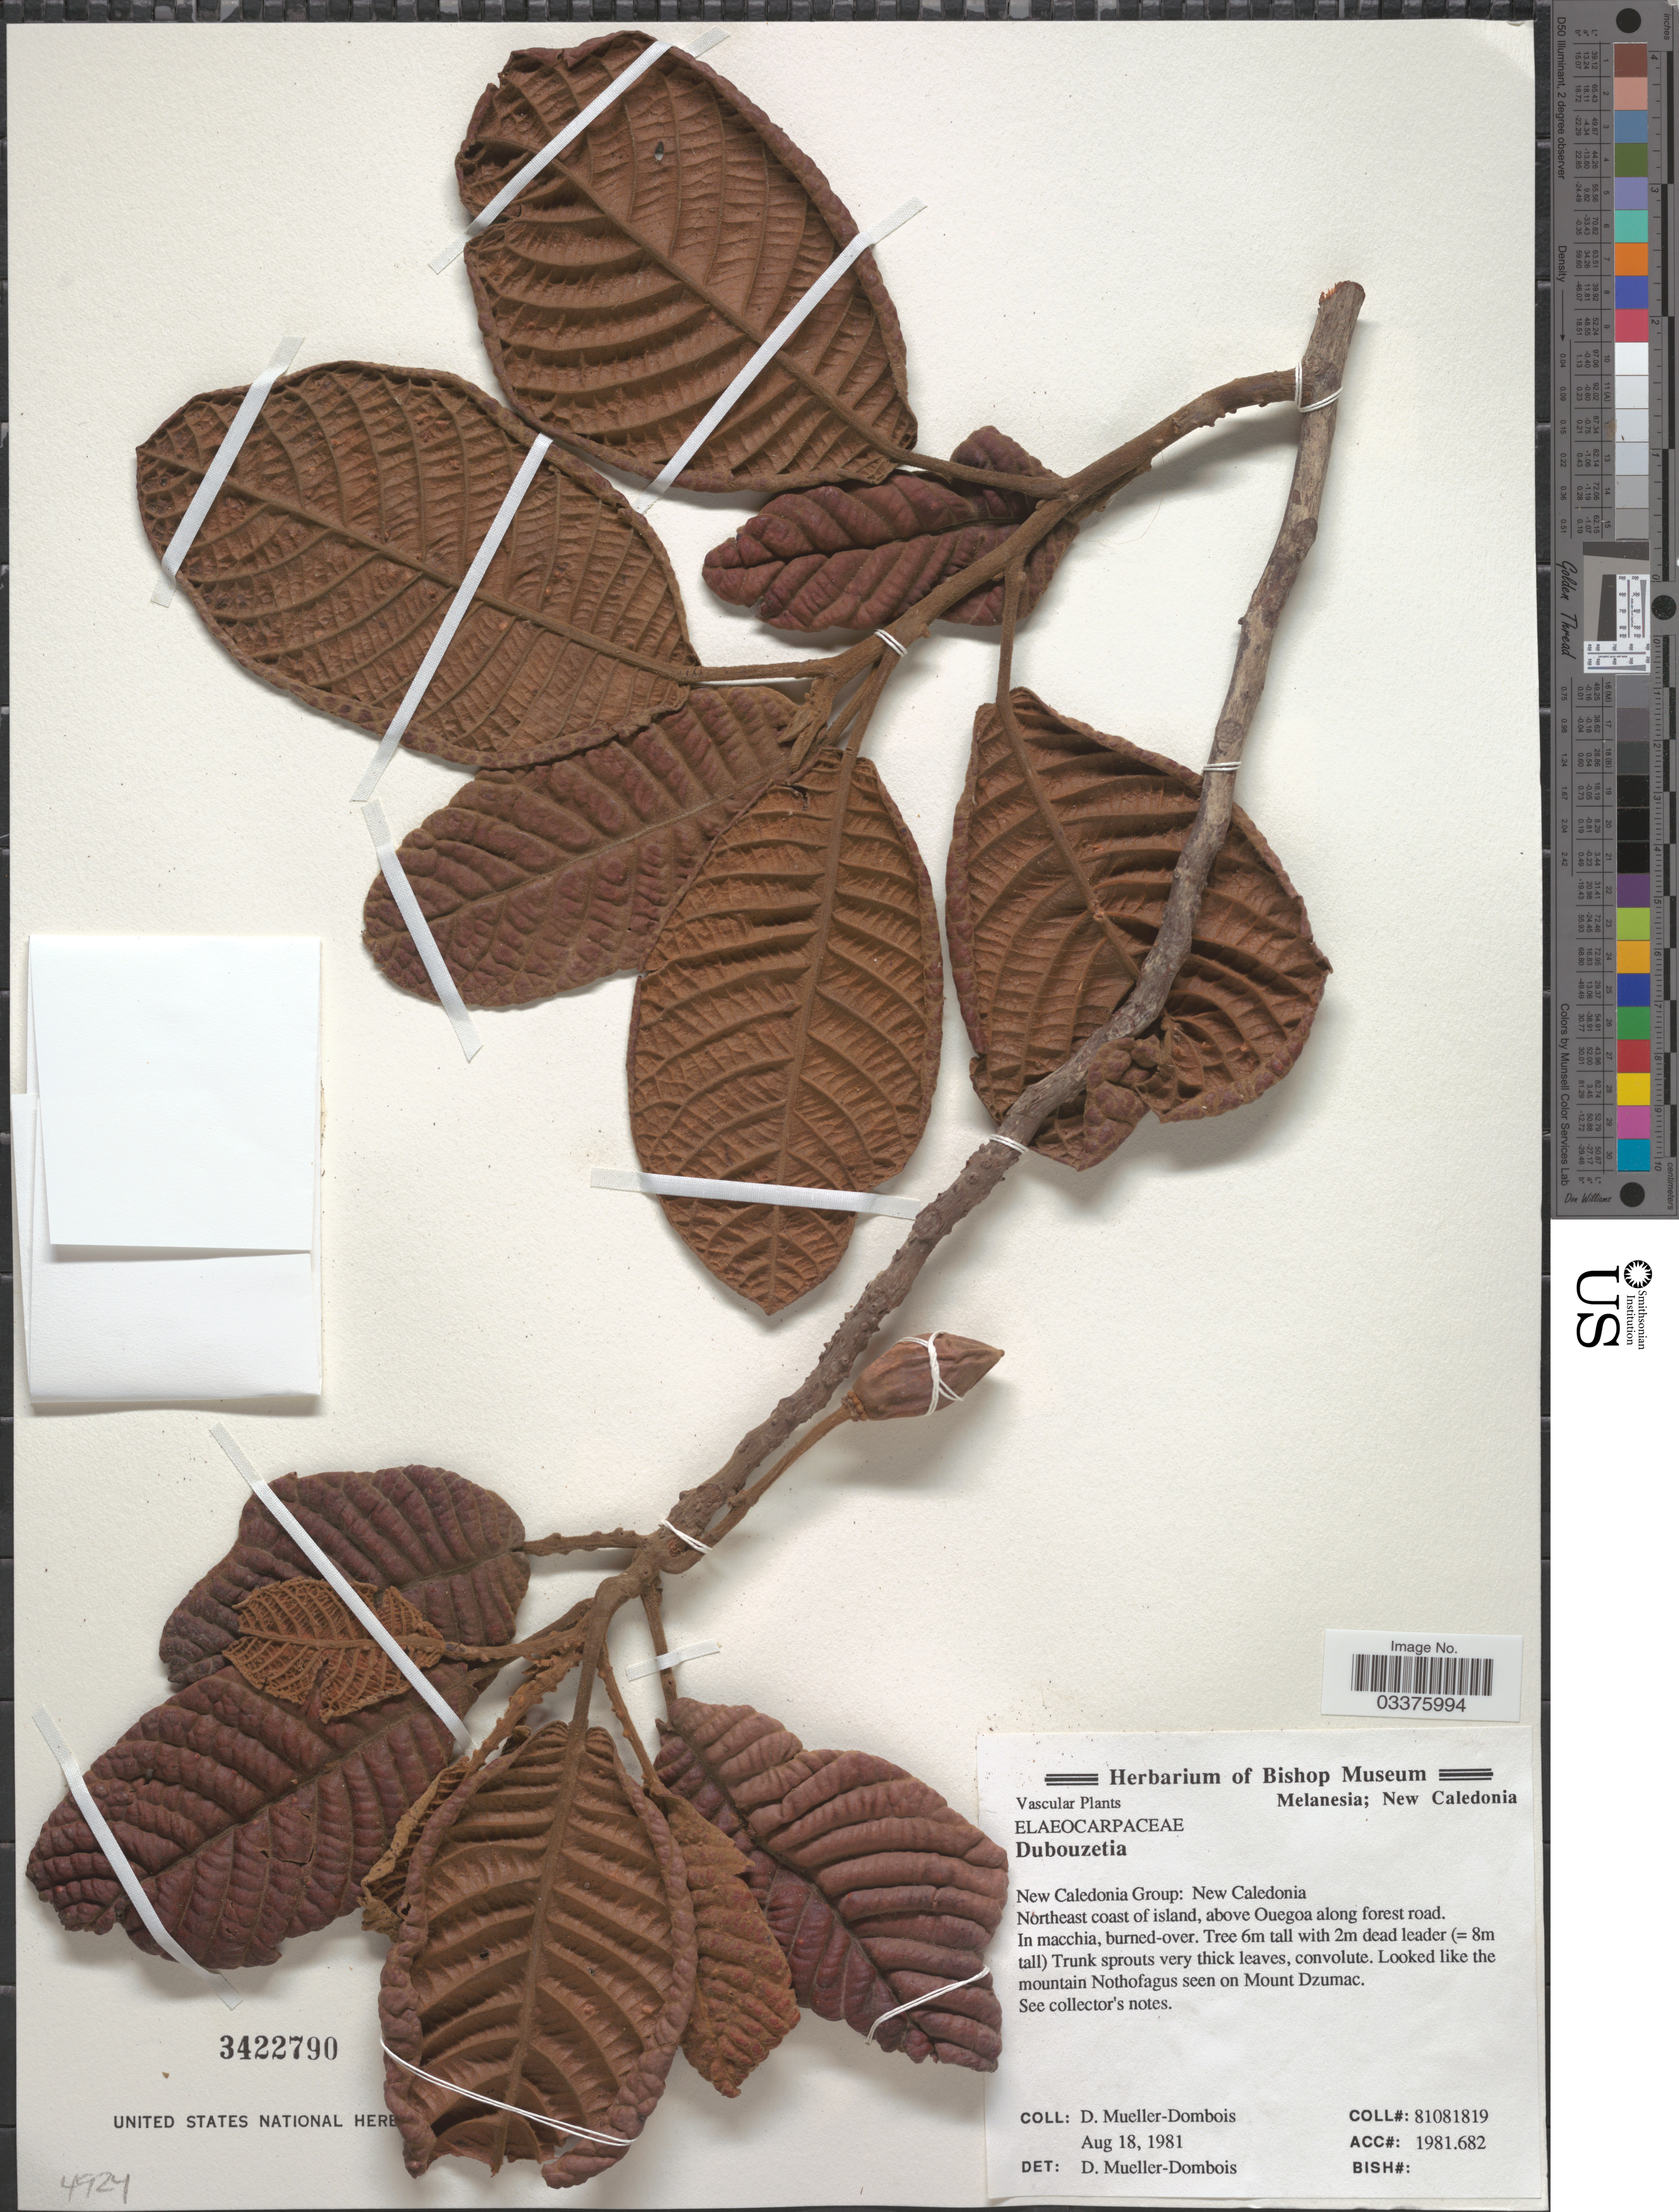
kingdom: Plantae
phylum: Tracheophyta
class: Magnoliopsida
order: Oxalidales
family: Elaeocarpaceae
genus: Dubouzetia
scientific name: Dubouzetia sp.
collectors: D. Mueller-Dombois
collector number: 81081819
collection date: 1981-08-18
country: New Caledonia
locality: New Caledonia Group. Northeast coast of inland, above Ouegoa along forest road.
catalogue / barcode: US 3422790